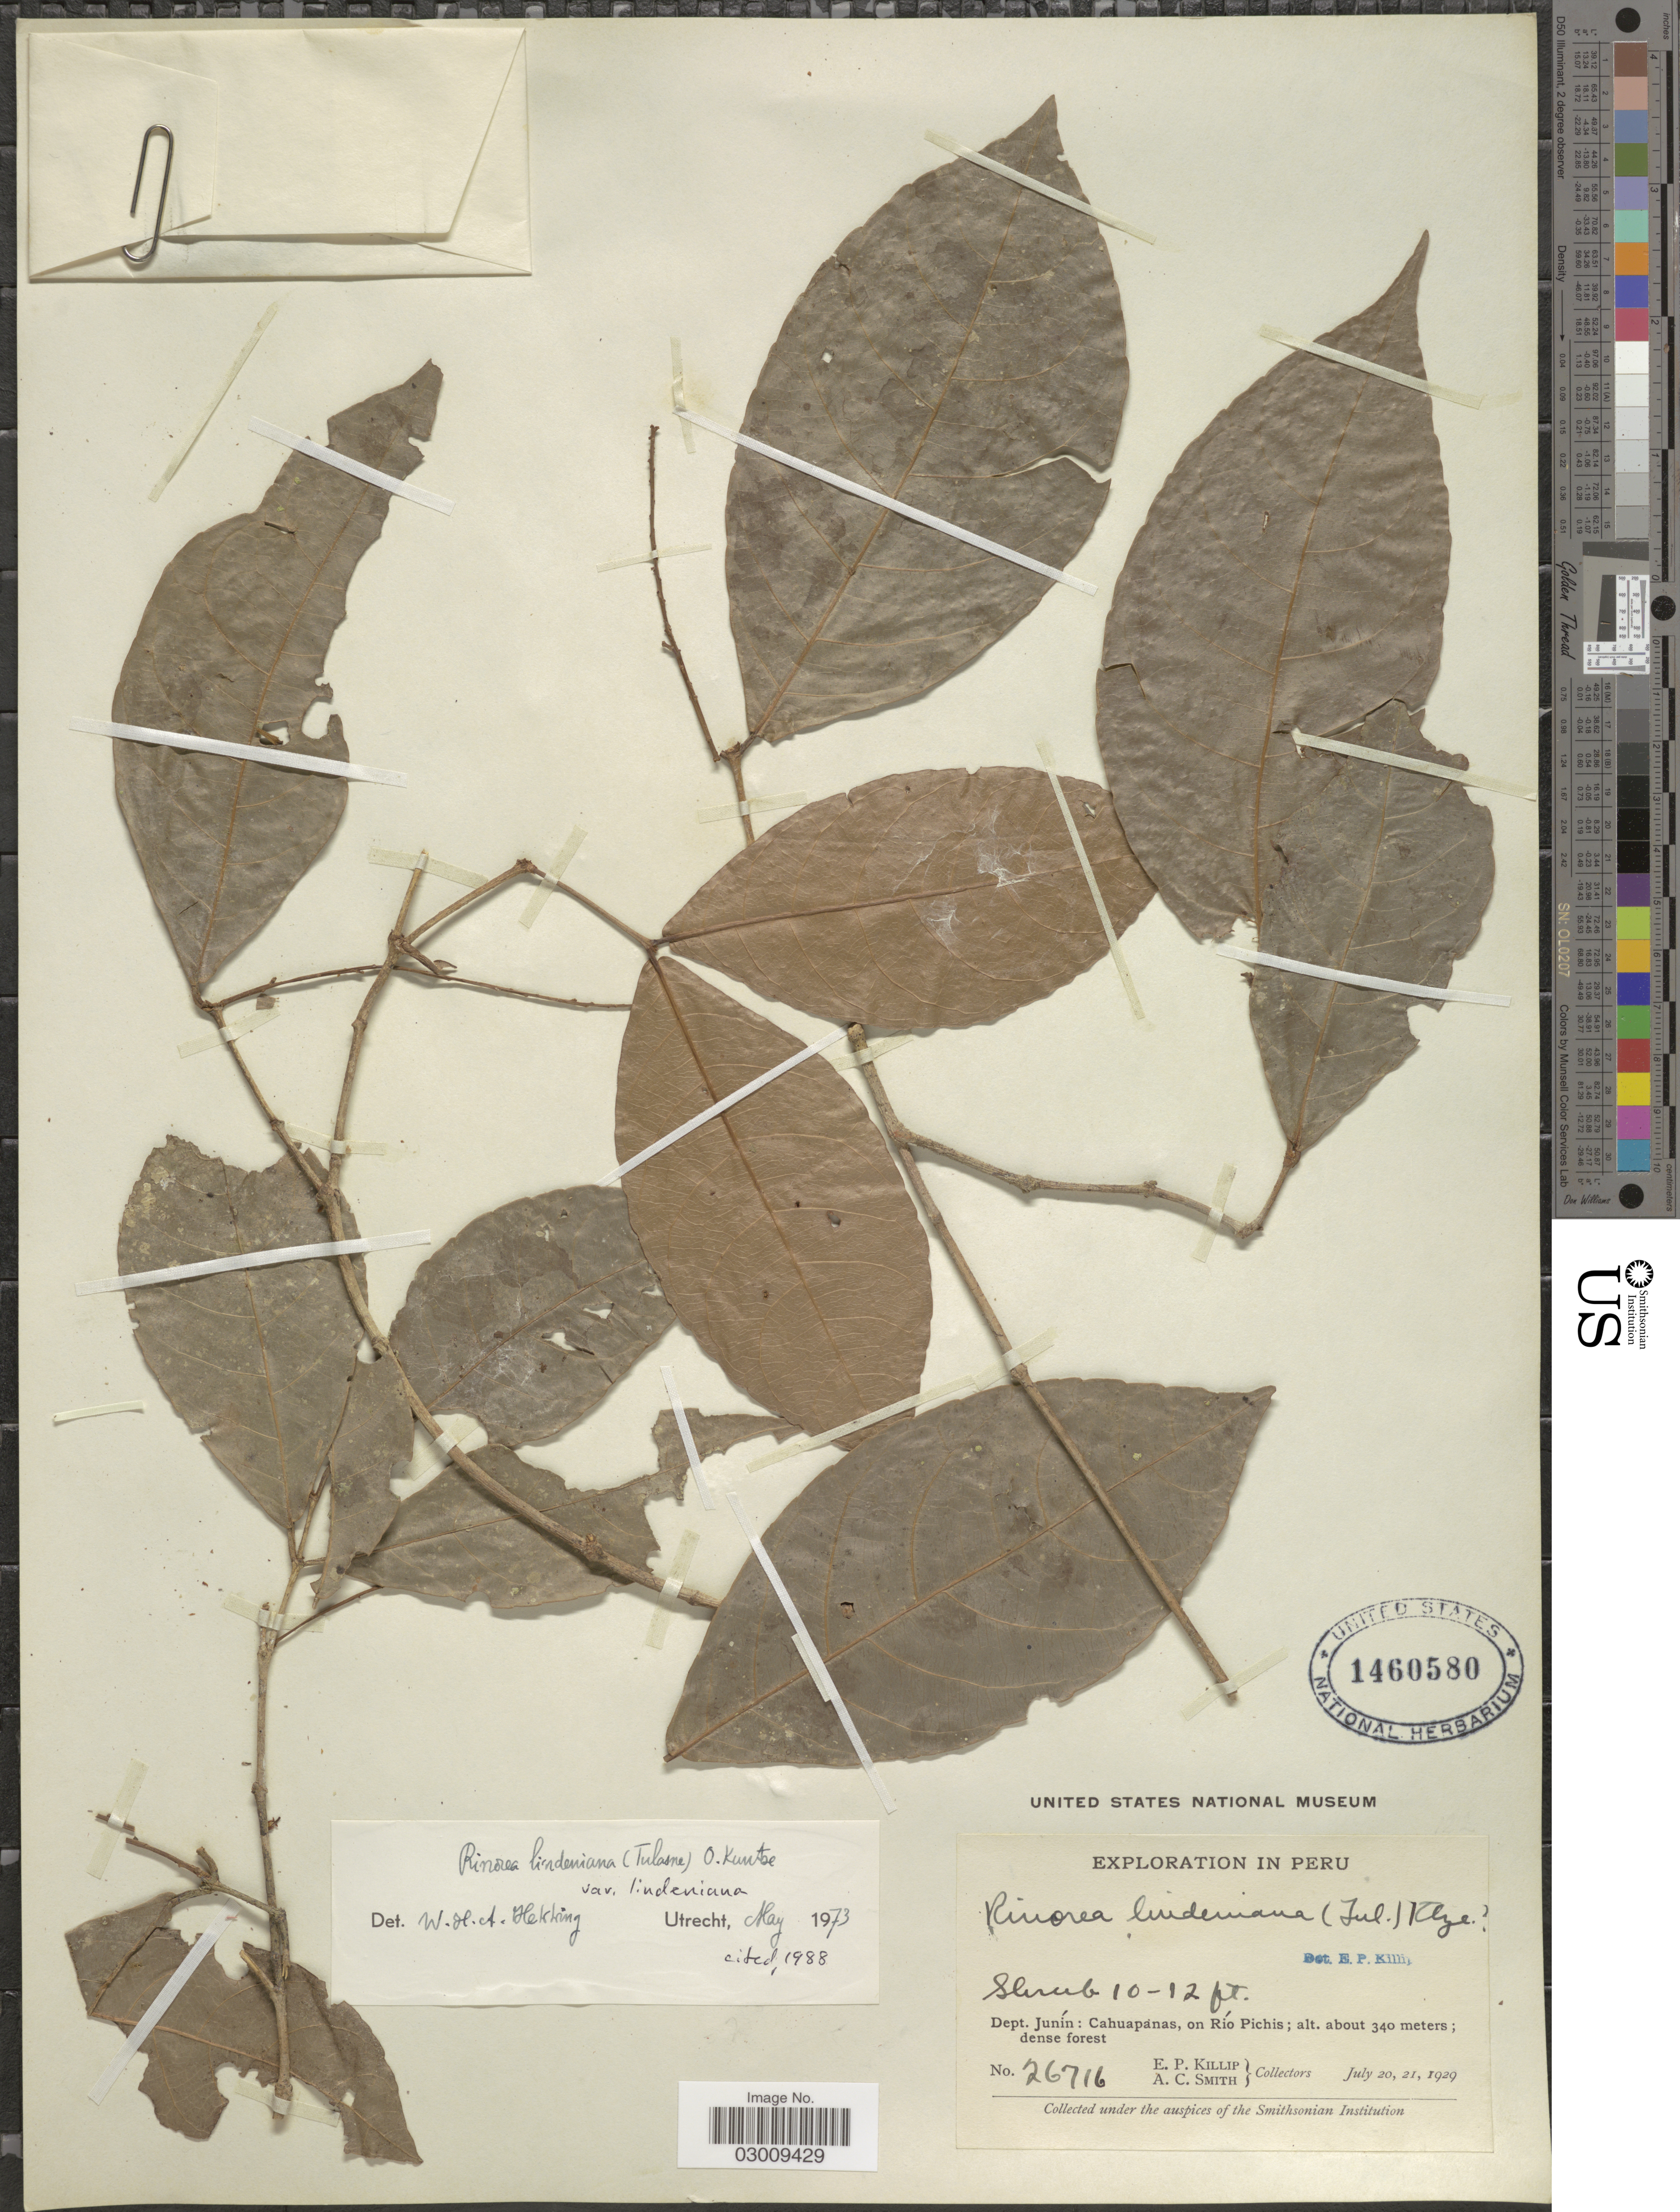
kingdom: Plantae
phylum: Tracheophyta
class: Magnoliopsida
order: Malpighiales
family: Violaceae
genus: Rinorea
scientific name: Rinorea lindeniana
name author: (Tul.) Kuntze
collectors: E. P. Killip & A. C. Smith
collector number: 26716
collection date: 1929-07-20/1929-07-21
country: Peru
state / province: Junín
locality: Dept. Junín: Cahuapanas, on Río Pichis.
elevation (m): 340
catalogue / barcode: US 1460580